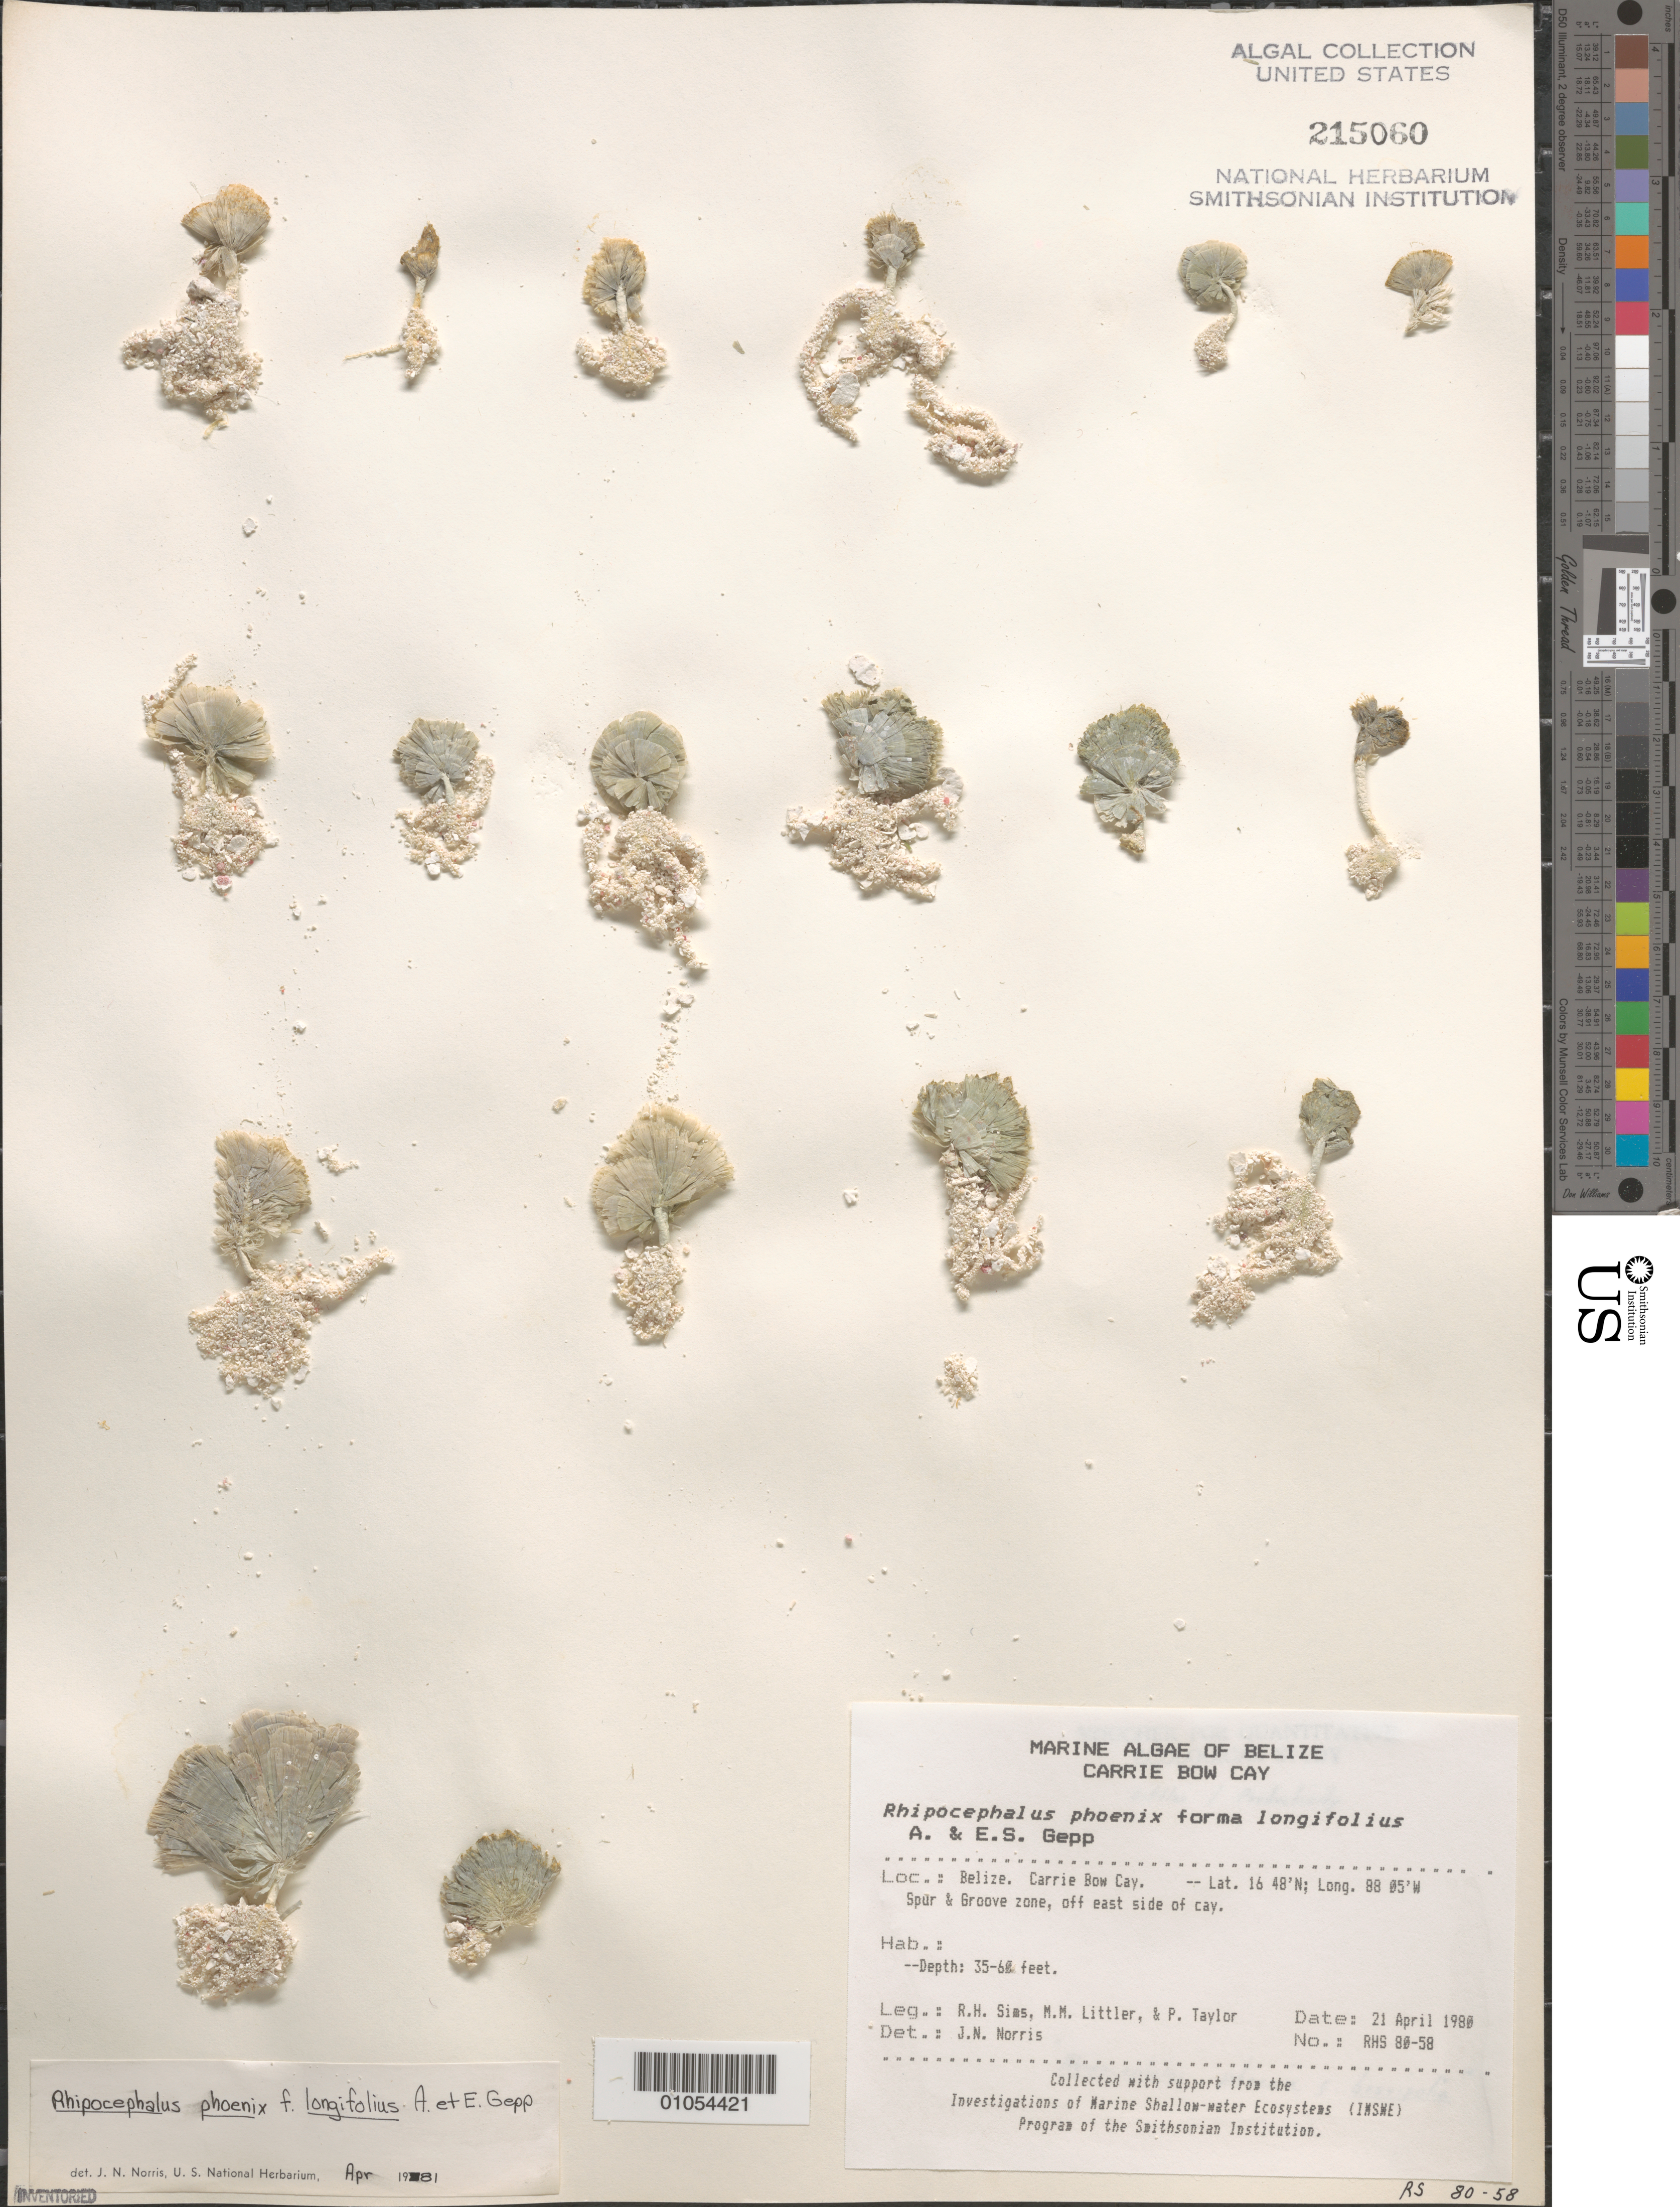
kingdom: Plantae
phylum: Chlorophyta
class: Ulvophyceae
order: Bryopsidales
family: Udoteaceae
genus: Rhipocephalus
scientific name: Rhipocephalus phoenix f. longifolius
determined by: Norris, James N.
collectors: R. H. Sims, M. M. Littler & P. R. Taylor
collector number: RHS 80-58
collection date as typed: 21 Apr 1980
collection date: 1980-04-21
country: Belize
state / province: Stann Creek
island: Carrie Bow Cay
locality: Spur and groove zone off east side of Carrie Bow Cay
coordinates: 16 48'N, 88 05'W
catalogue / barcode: US 215060